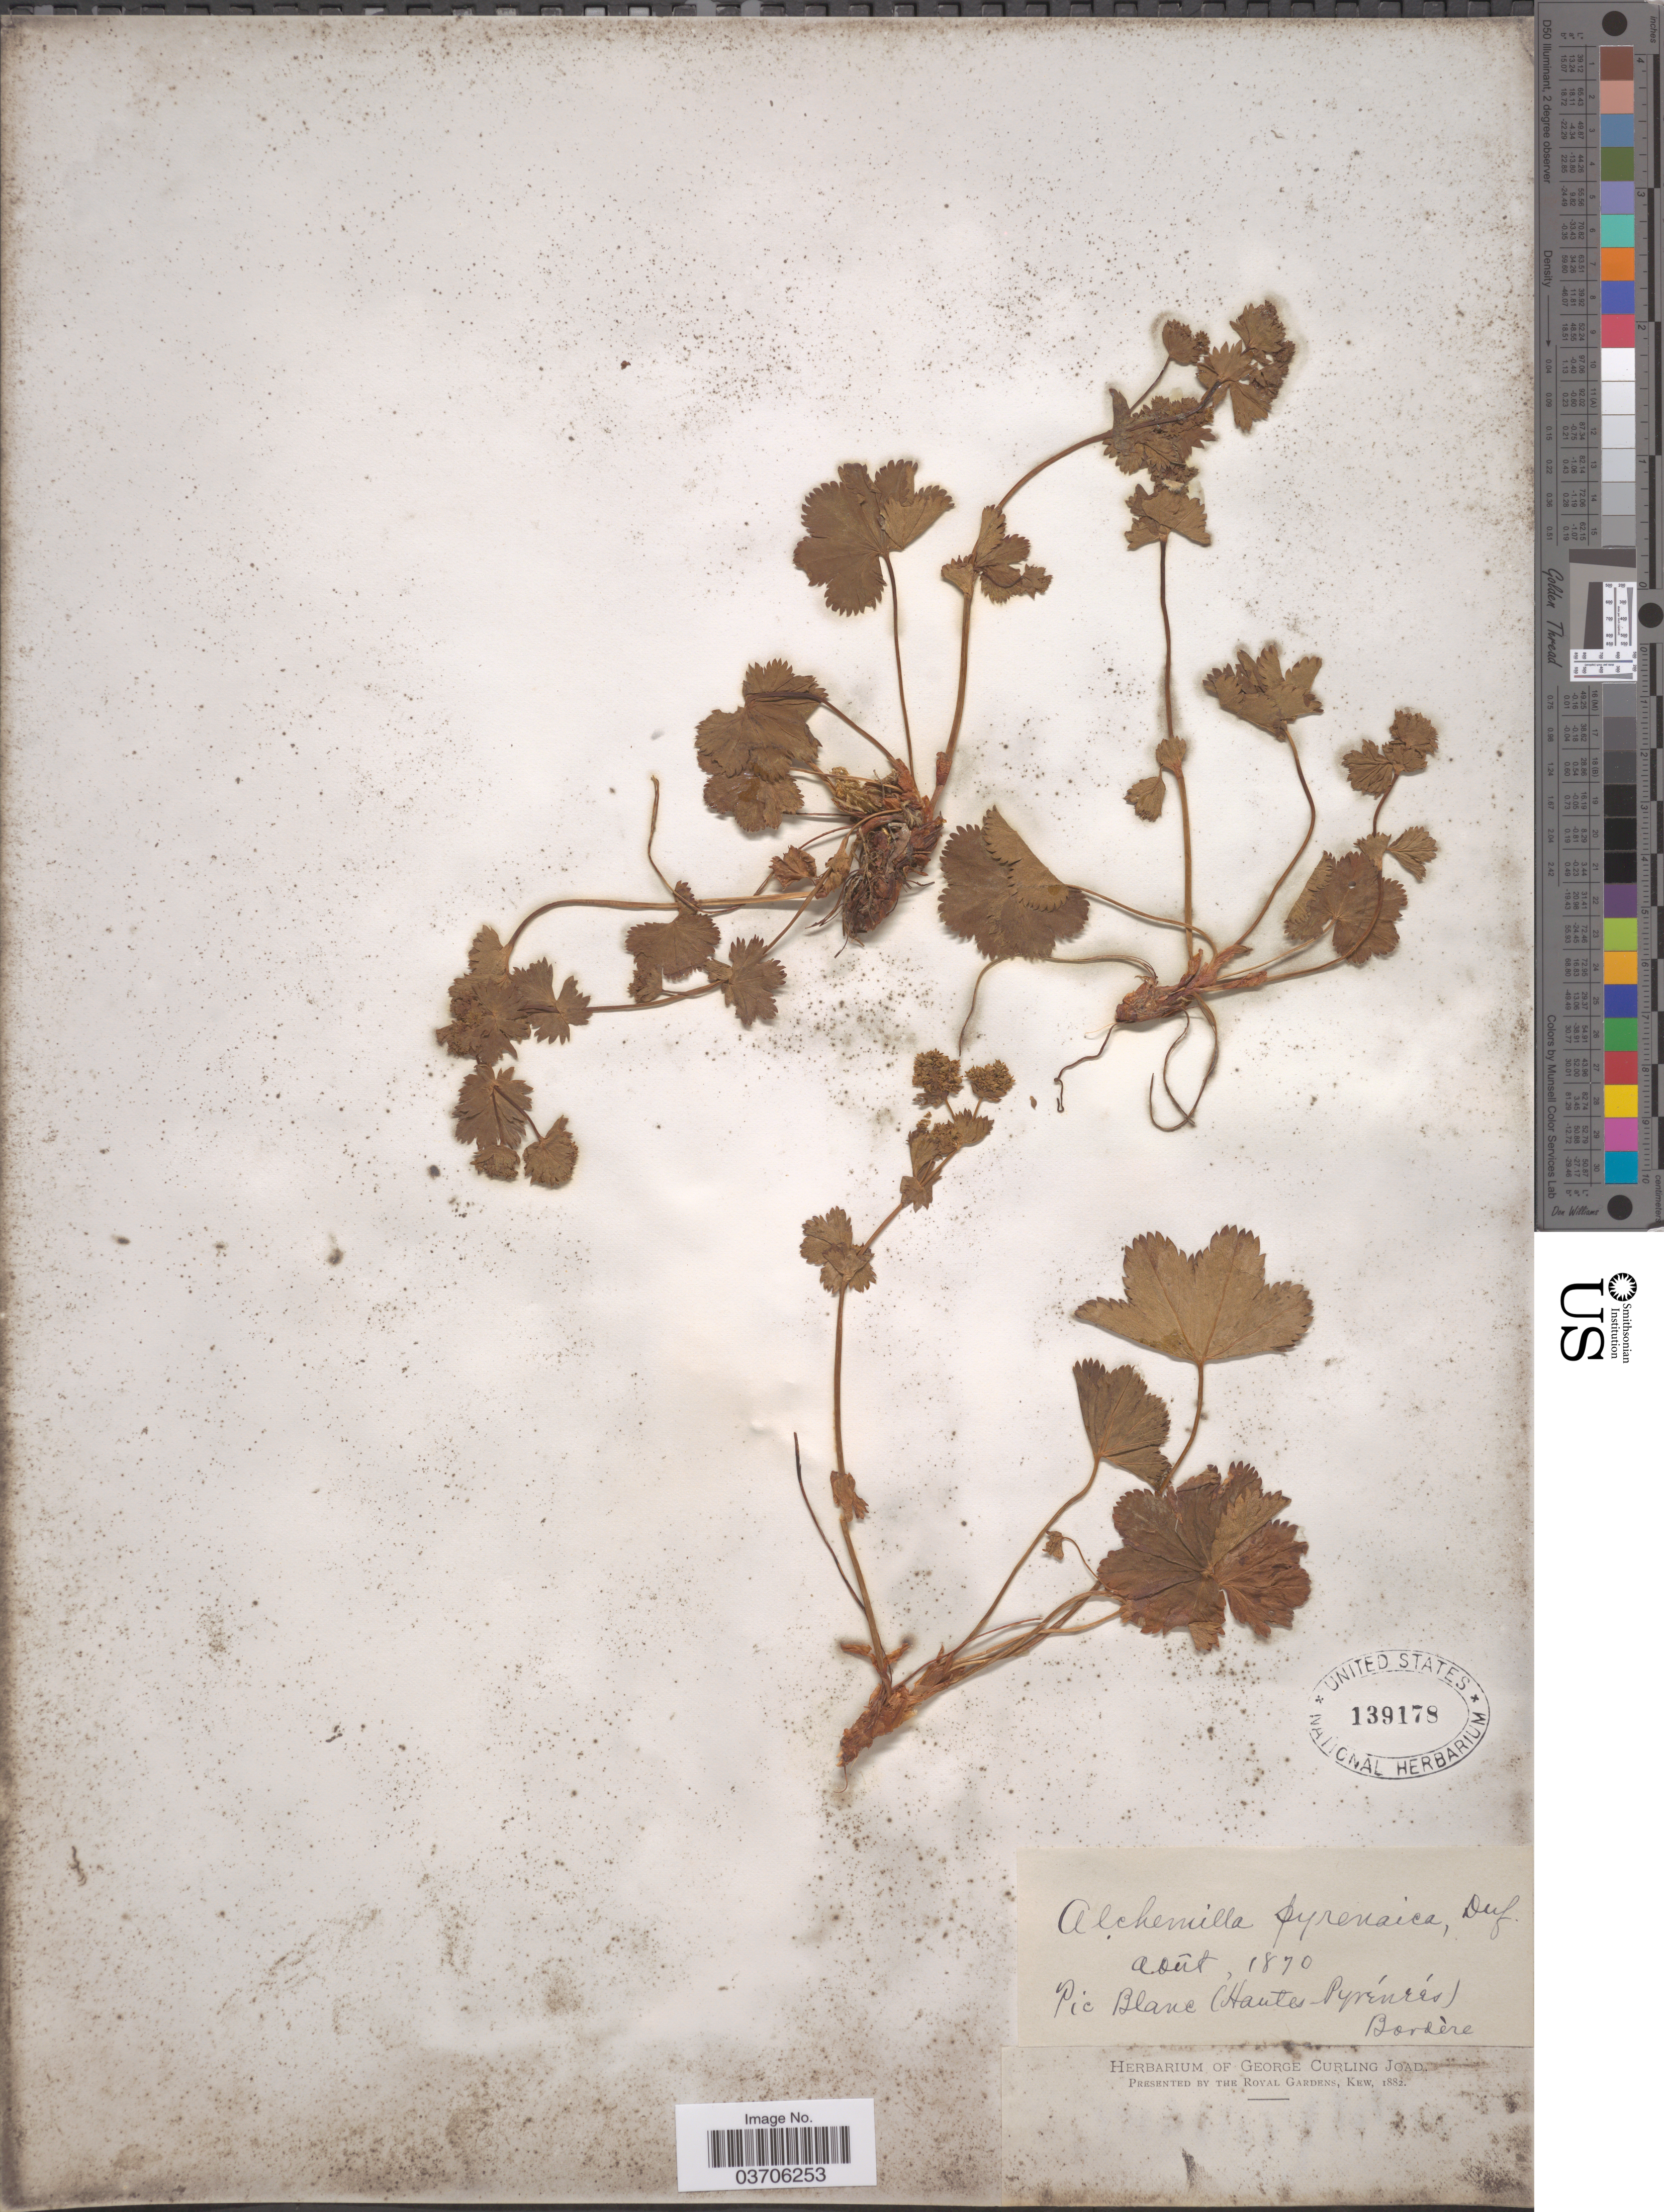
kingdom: Plantae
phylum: Tracheophyta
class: Magnoliopsida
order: Rosales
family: Rosaceae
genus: Alchemilla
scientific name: Alchemilla pyrenaica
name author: Dufour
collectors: -. Bordère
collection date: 1870-08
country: France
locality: Pic Blanc (Hautes-Pyrénées).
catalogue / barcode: US 139178